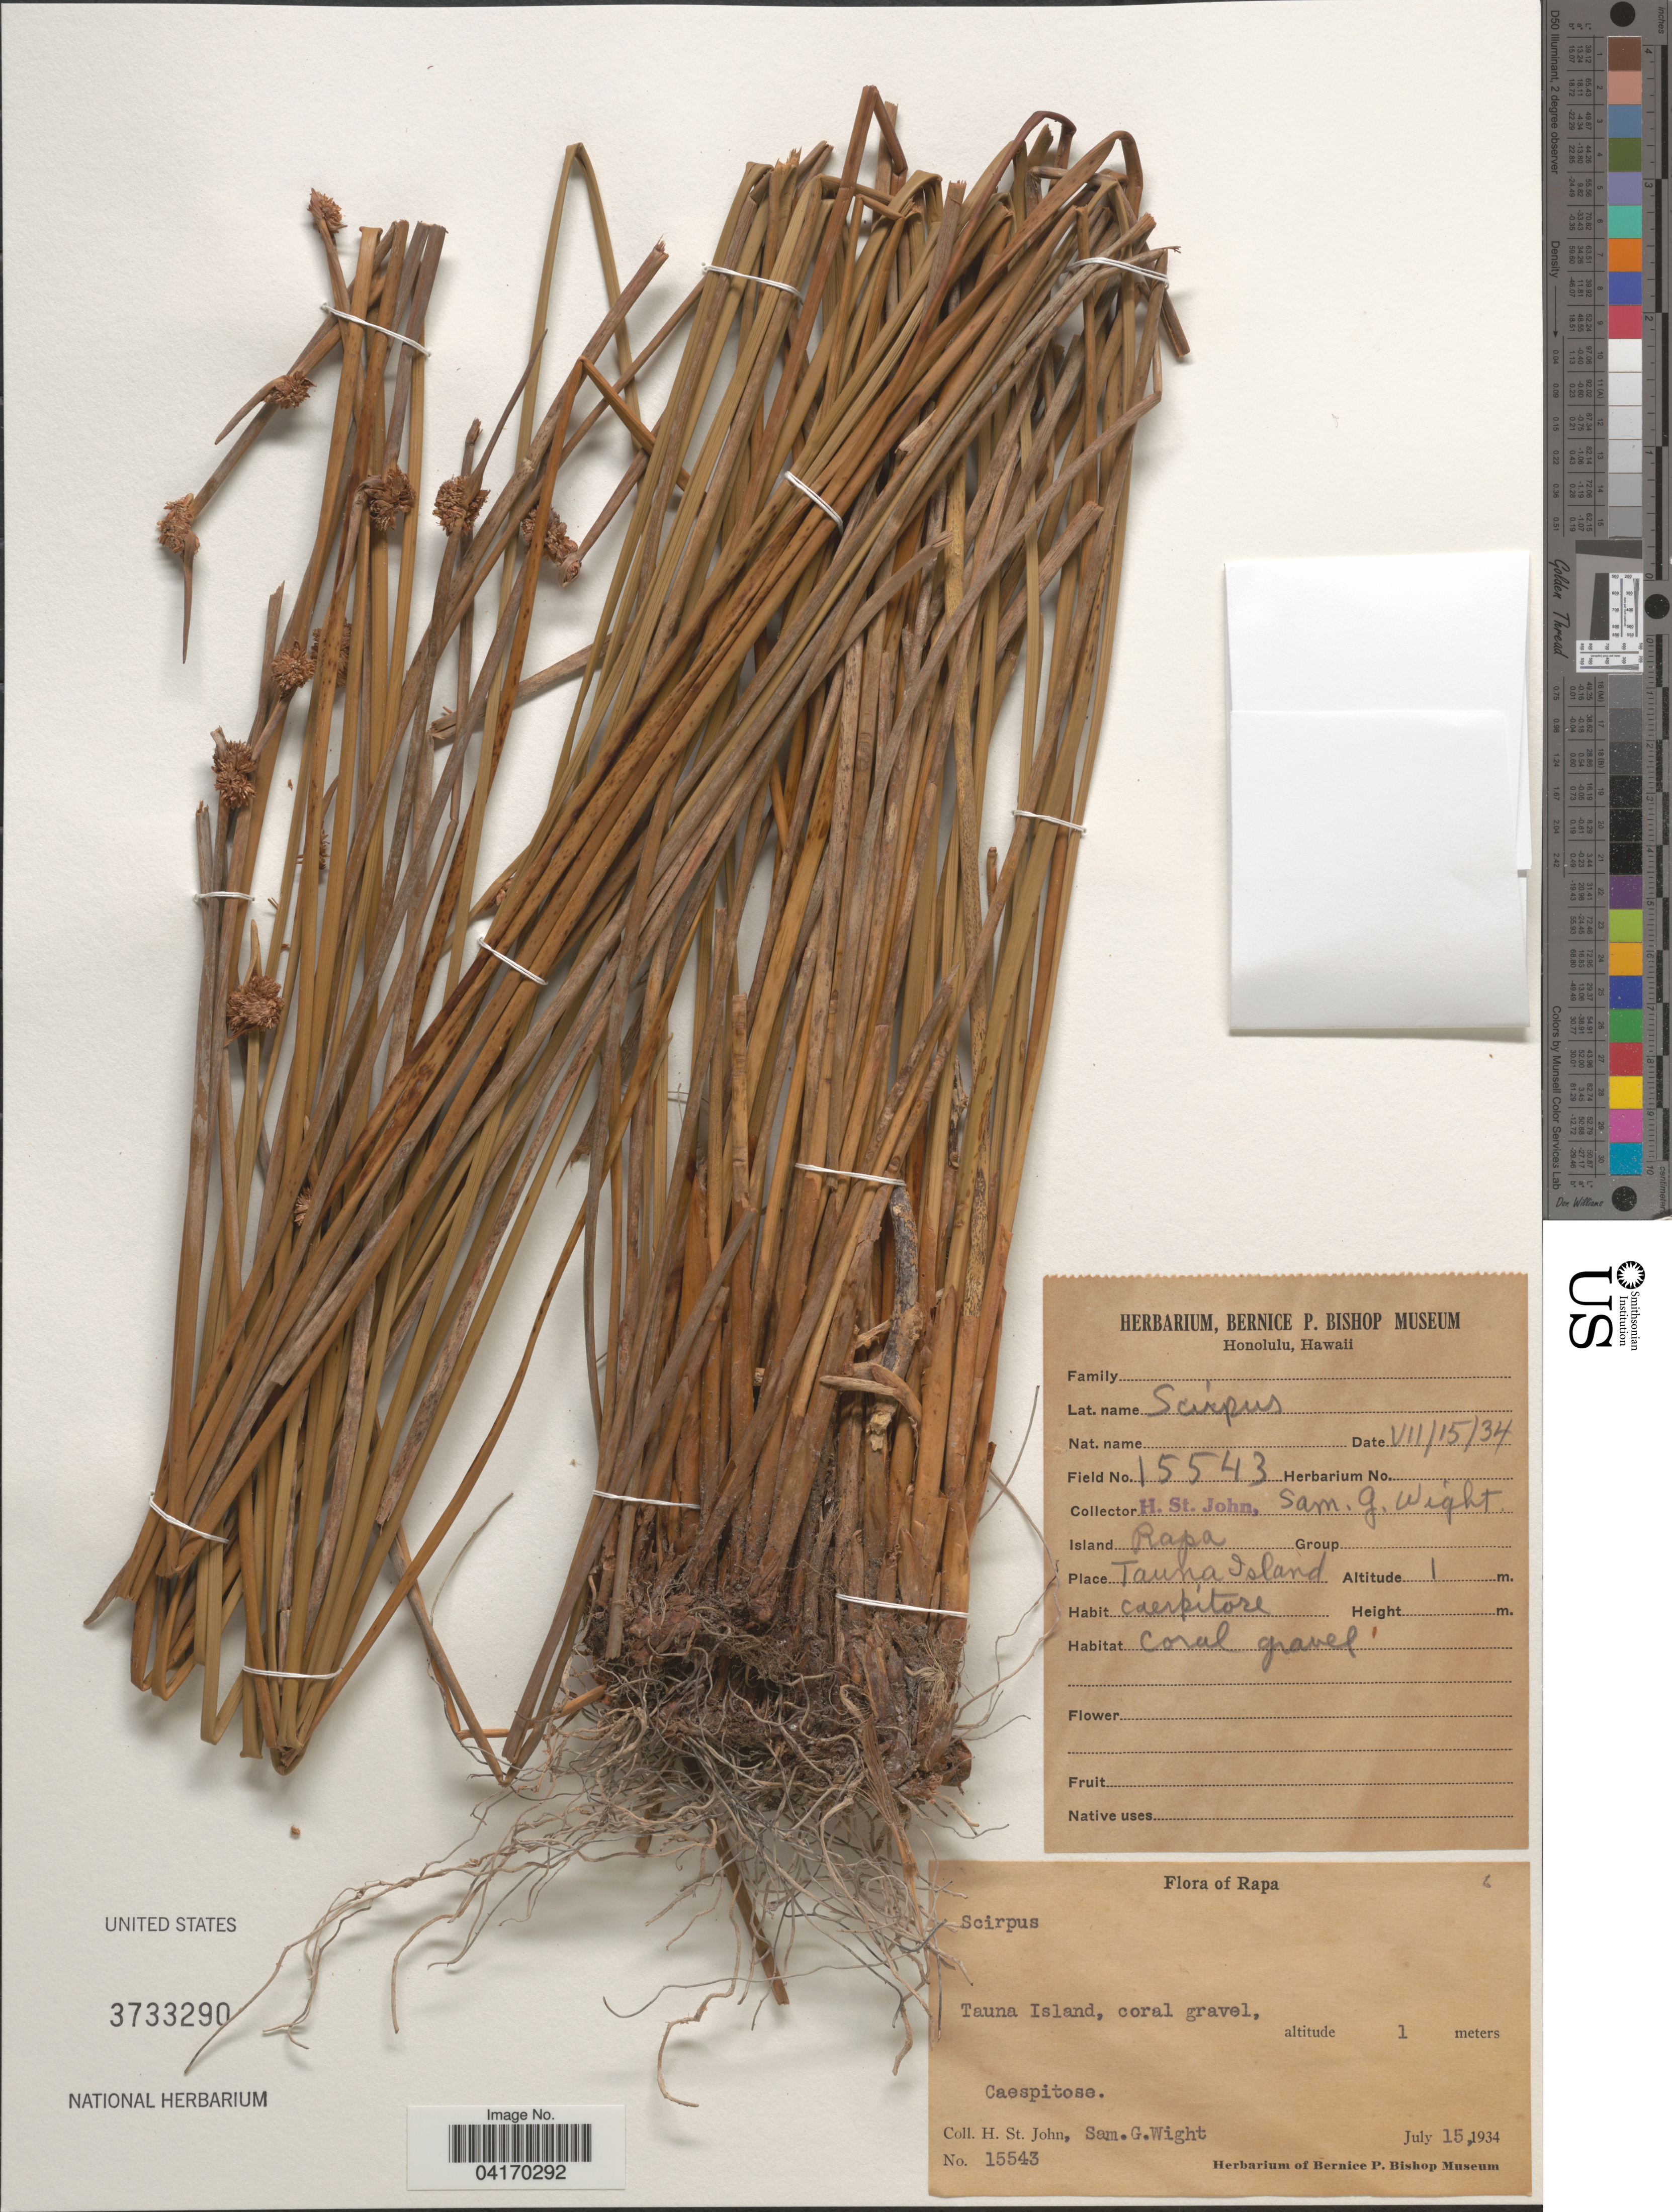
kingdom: Plantae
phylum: Tracheophyta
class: Liliopsida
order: Poales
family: Cyperaceae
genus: Ficinia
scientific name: Ficinia nodosa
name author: (Rottb.) Goetgh. et al.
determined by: Strong, Mark T., (BOT), Smithsonian Institution - National Museum of Natural History (UNITED STATES)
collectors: H. St. John & S. G. Wight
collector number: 15543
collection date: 1934-07-15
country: French Polynesia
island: Rapa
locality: Island Rapa. Tauna Island, coral gravel.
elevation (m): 1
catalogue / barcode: US 3733290